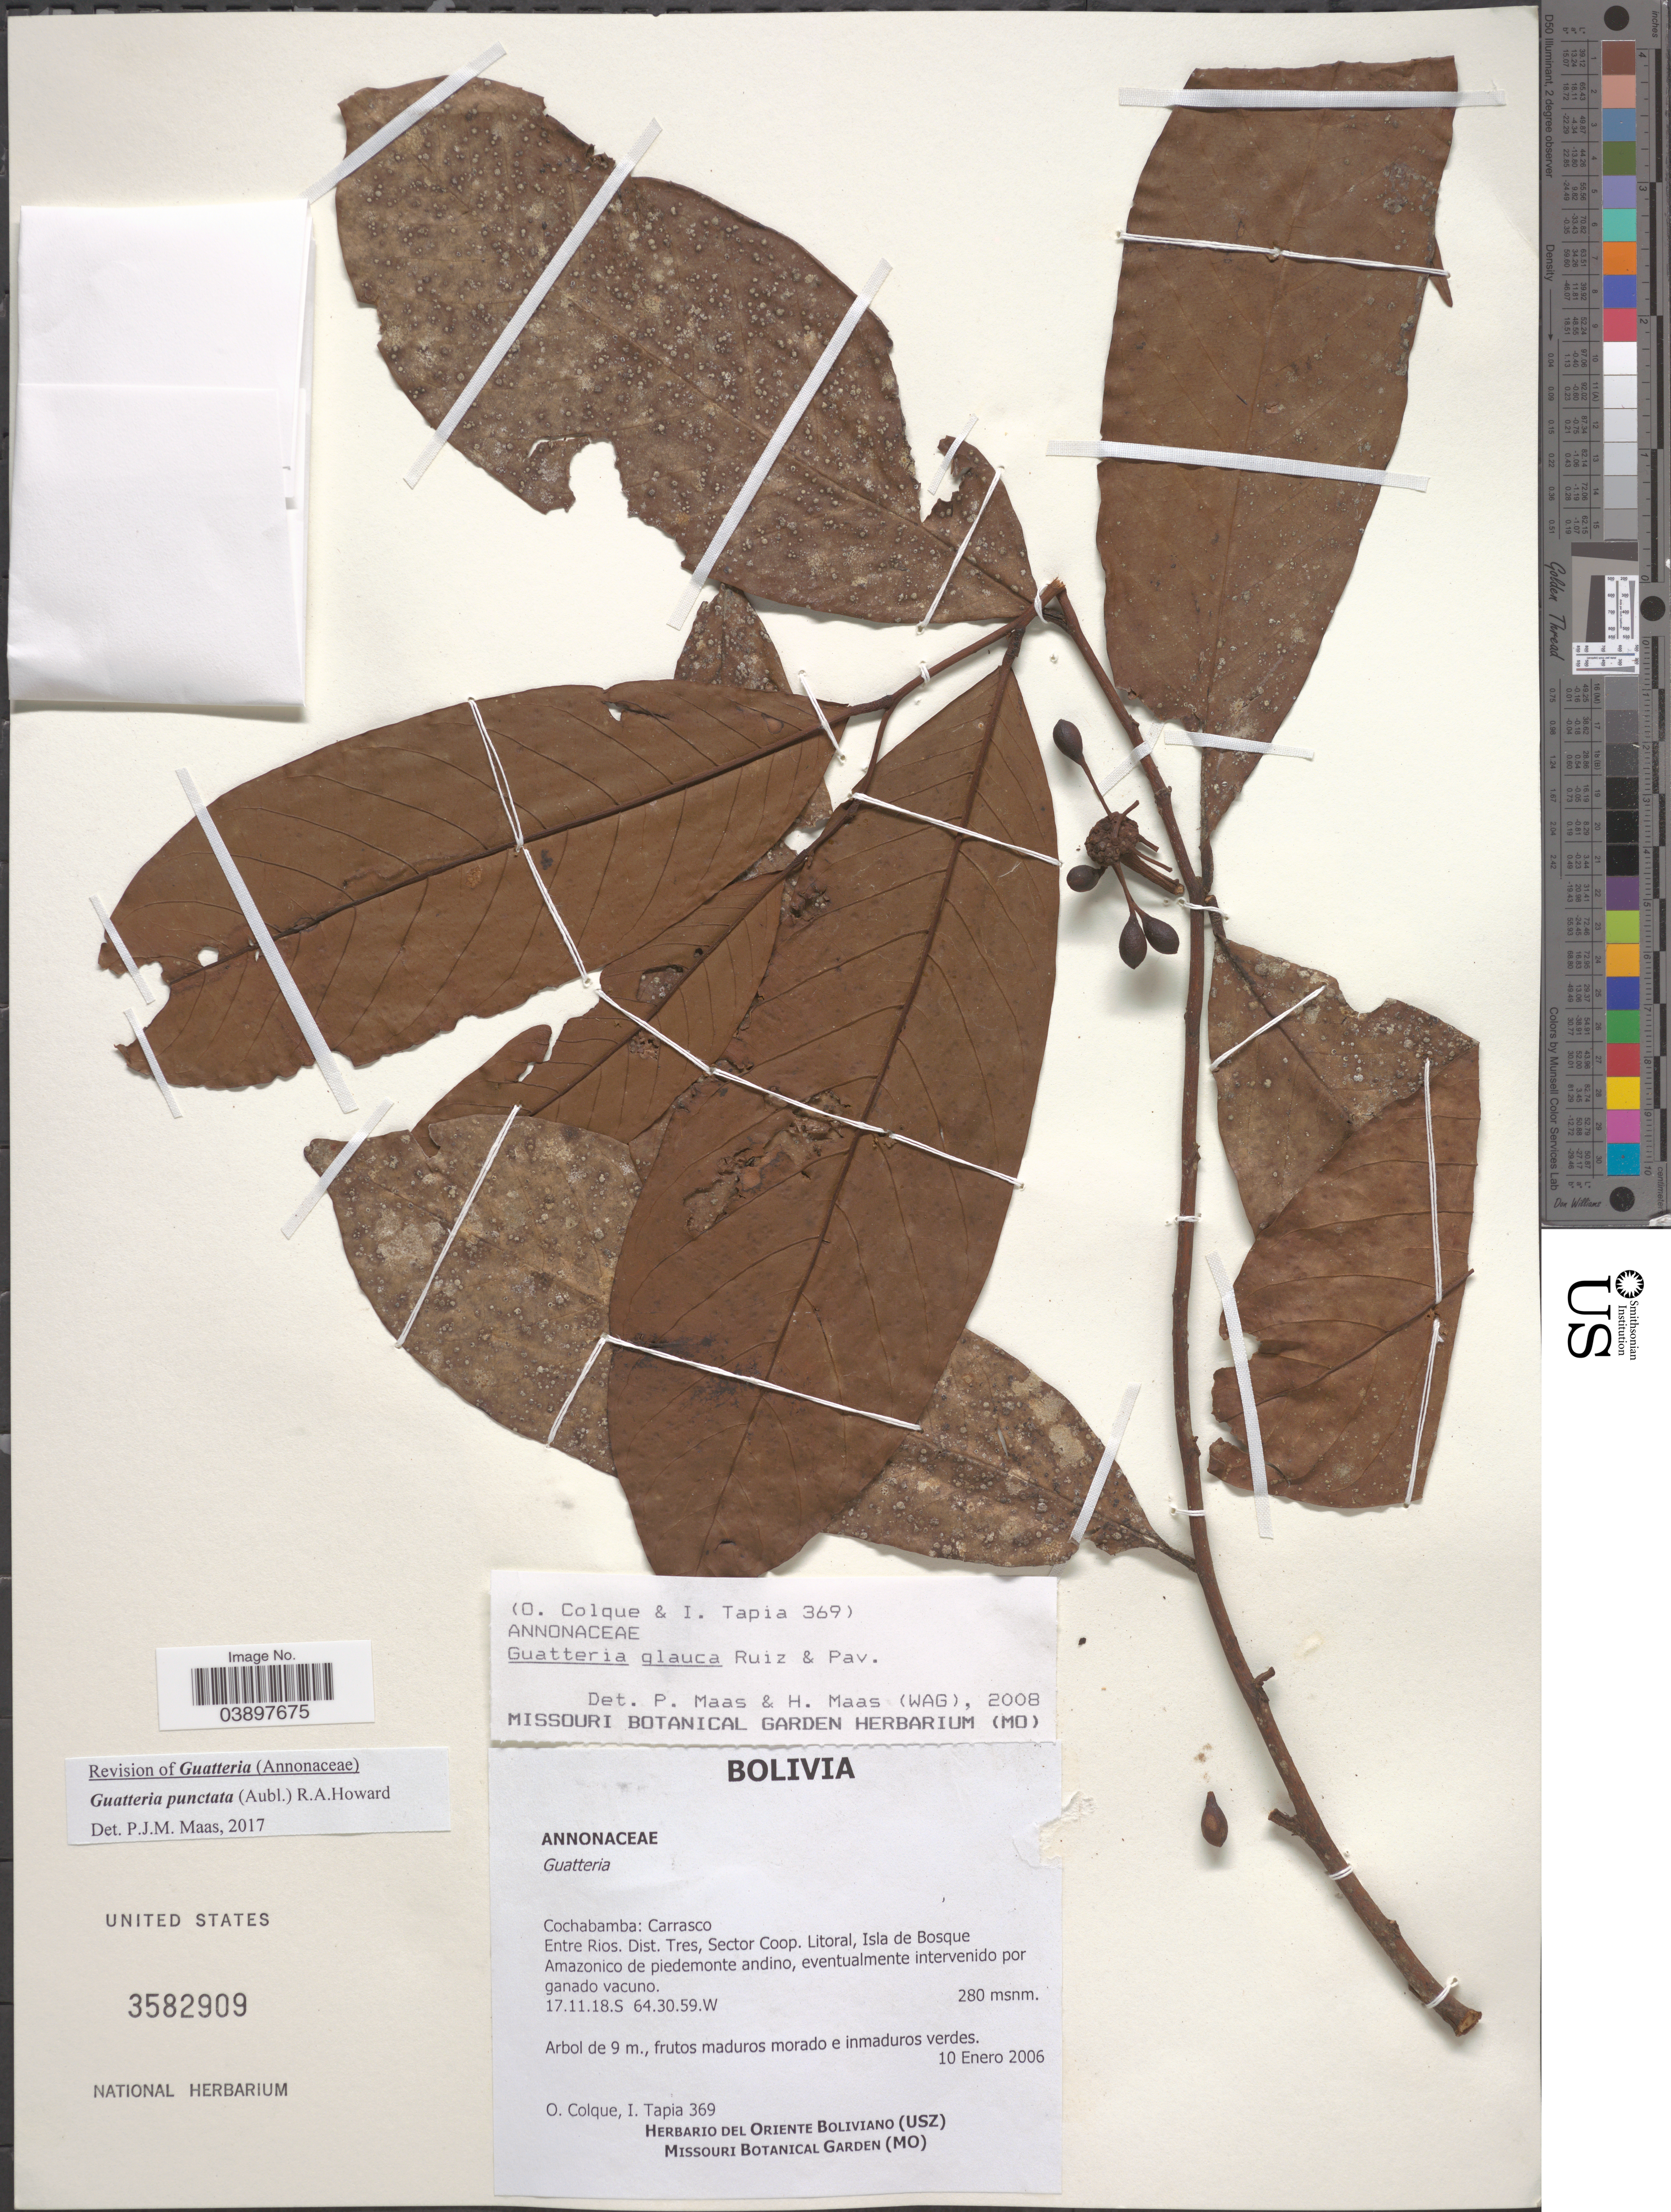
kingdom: Plantae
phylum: Tracheophyta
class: Magnoliopsida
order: Magnoliales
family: Annonaceae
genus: Guatteria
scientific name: Guatteria punctata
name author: (Aubl.) R.A. Howard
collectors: O. Colque & I. Tapia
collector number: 369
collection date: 2006-01-10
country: Bolivia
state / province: Cochabamba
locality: Carrasco. Entre rios. Dist. Tres, Sector Coop. Litoral, Isla de Bosque Amazonico de piedemonte andino.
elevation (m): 280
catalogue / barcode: US 3582909